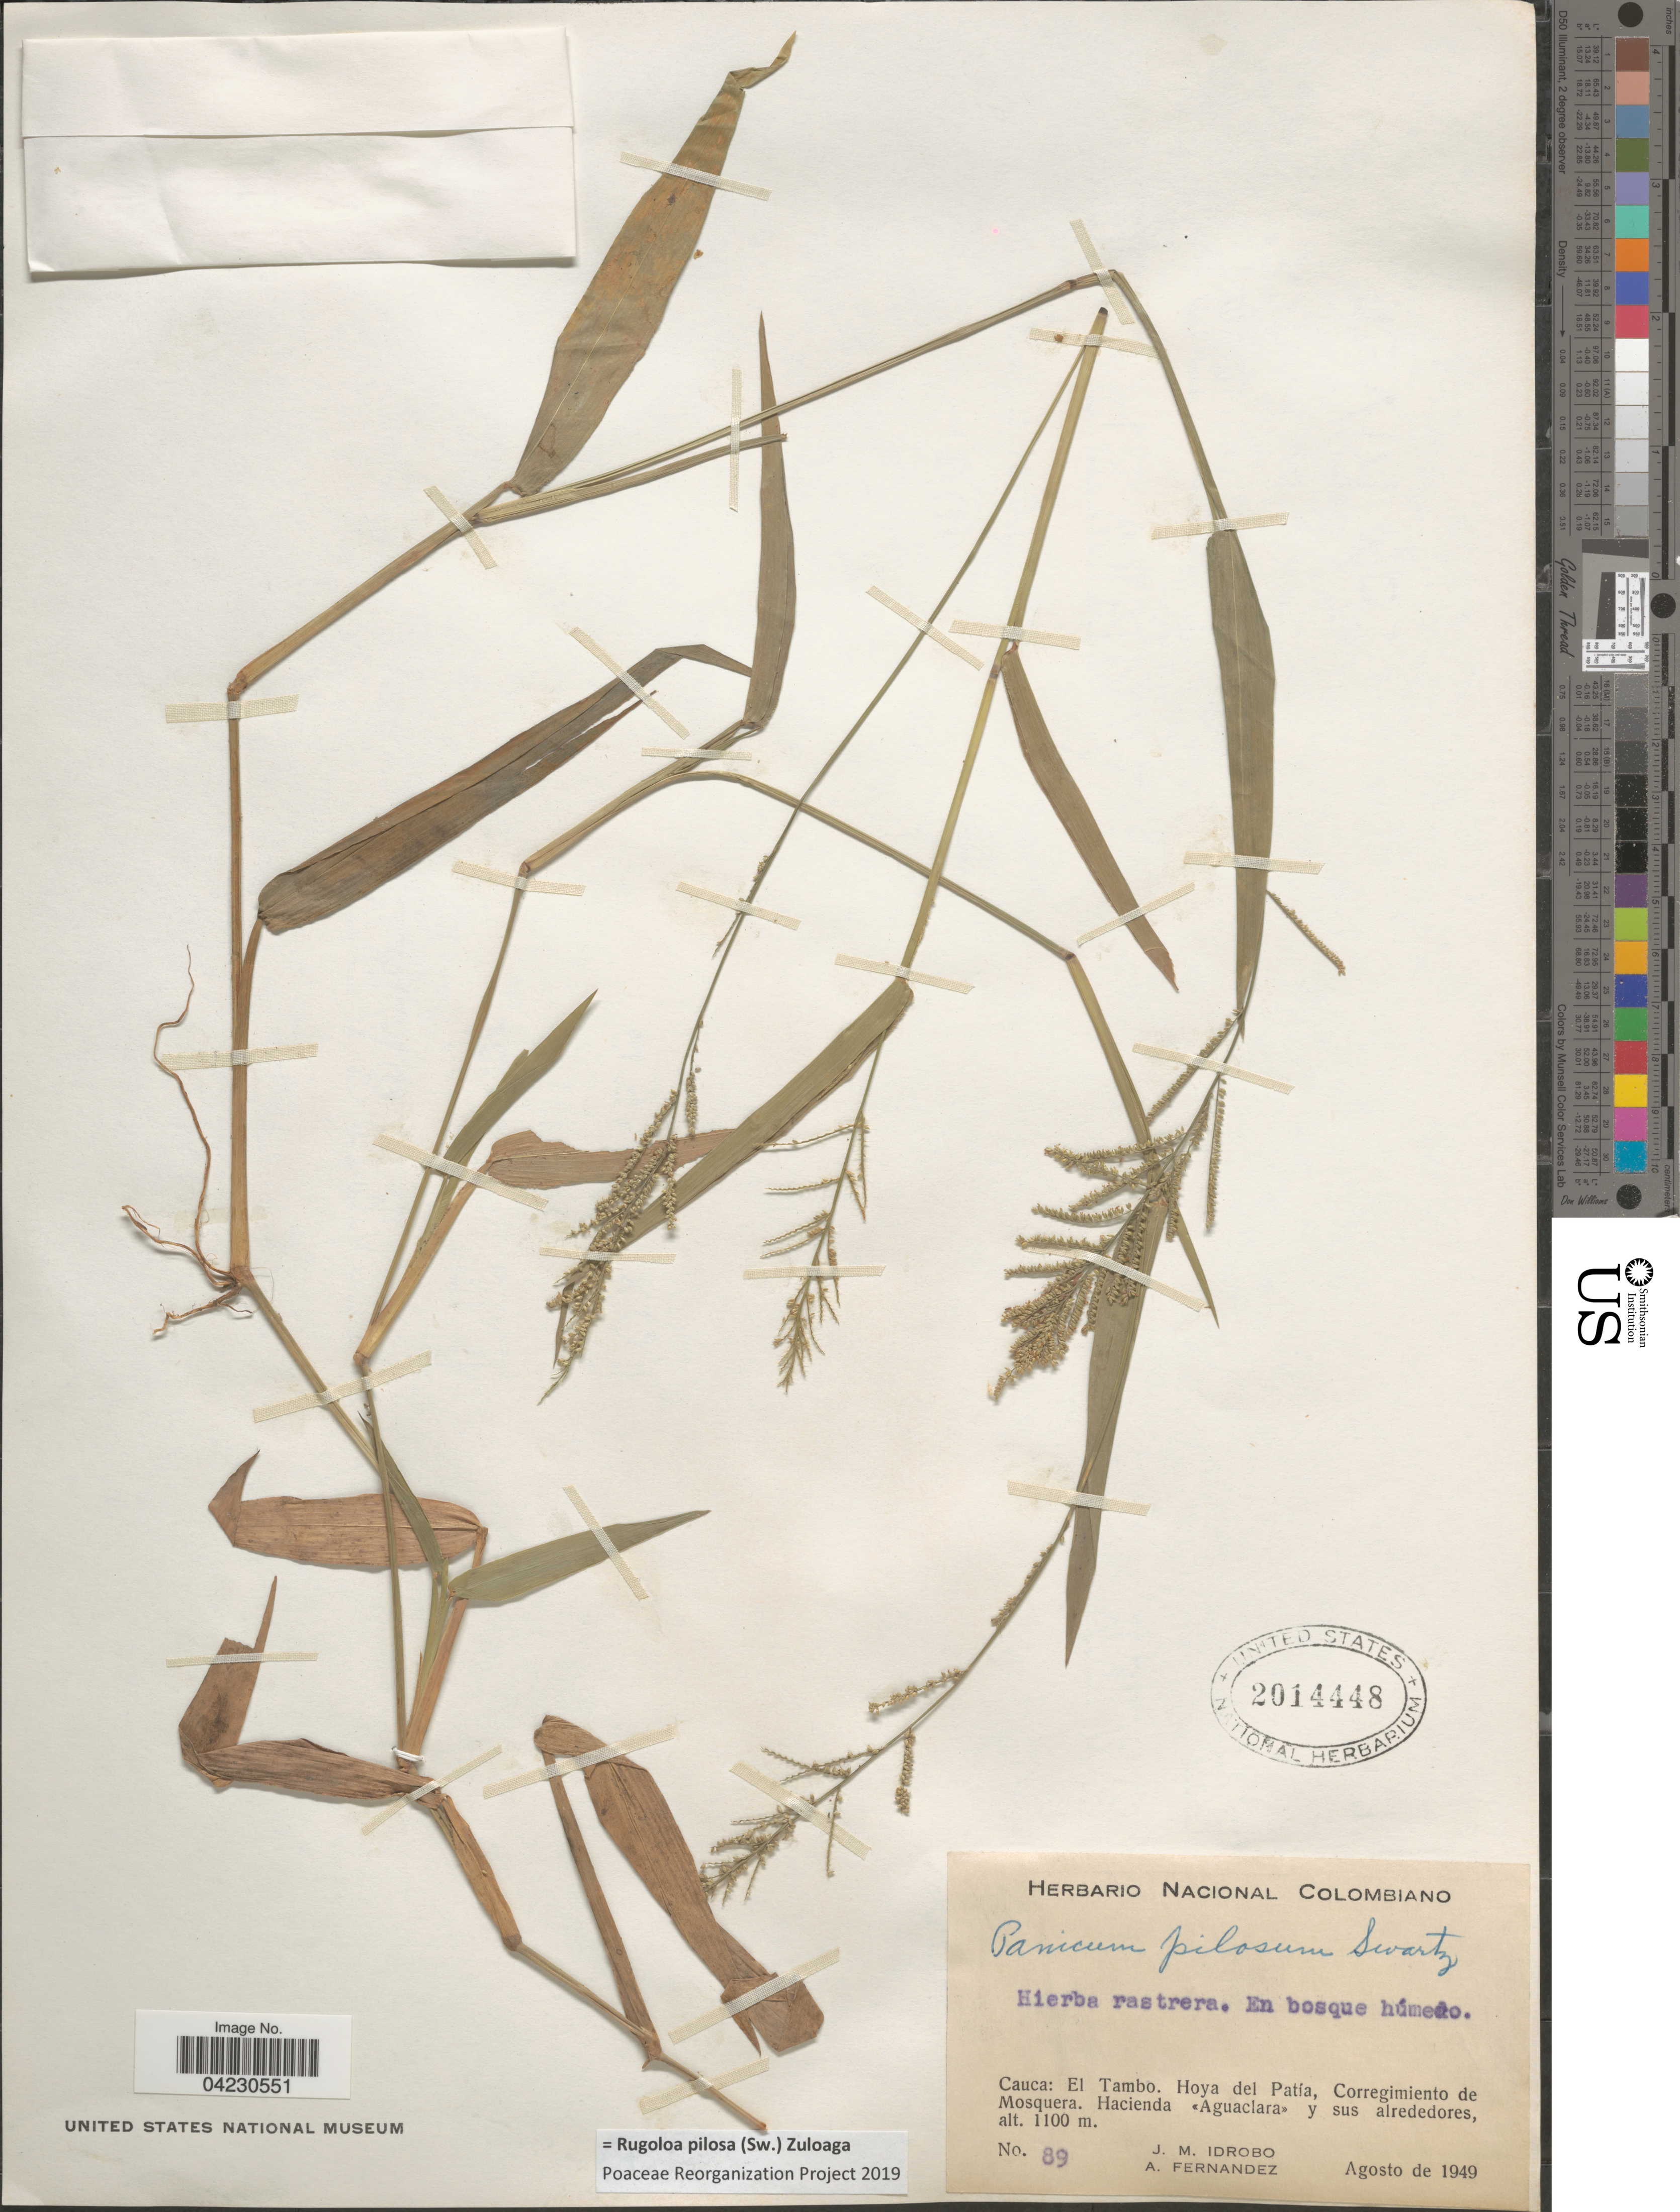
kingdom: Plantae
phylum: Tracheophyta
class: Liliopsida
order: Poales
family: Poaceae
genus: Rugoloa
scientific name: Rugoloa pilosa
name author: (Sw.) Zuloaga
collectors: J. M. Idrobo & A. Fernandez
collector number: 89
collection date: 1949-08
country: Colombia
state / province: Cauca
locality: El Tambo. Hoya del Patía, Corregimiento de Mosquera. Hacienda «Aguaclara» y sus alrededores.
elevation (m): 1100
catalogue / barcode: US 2014448